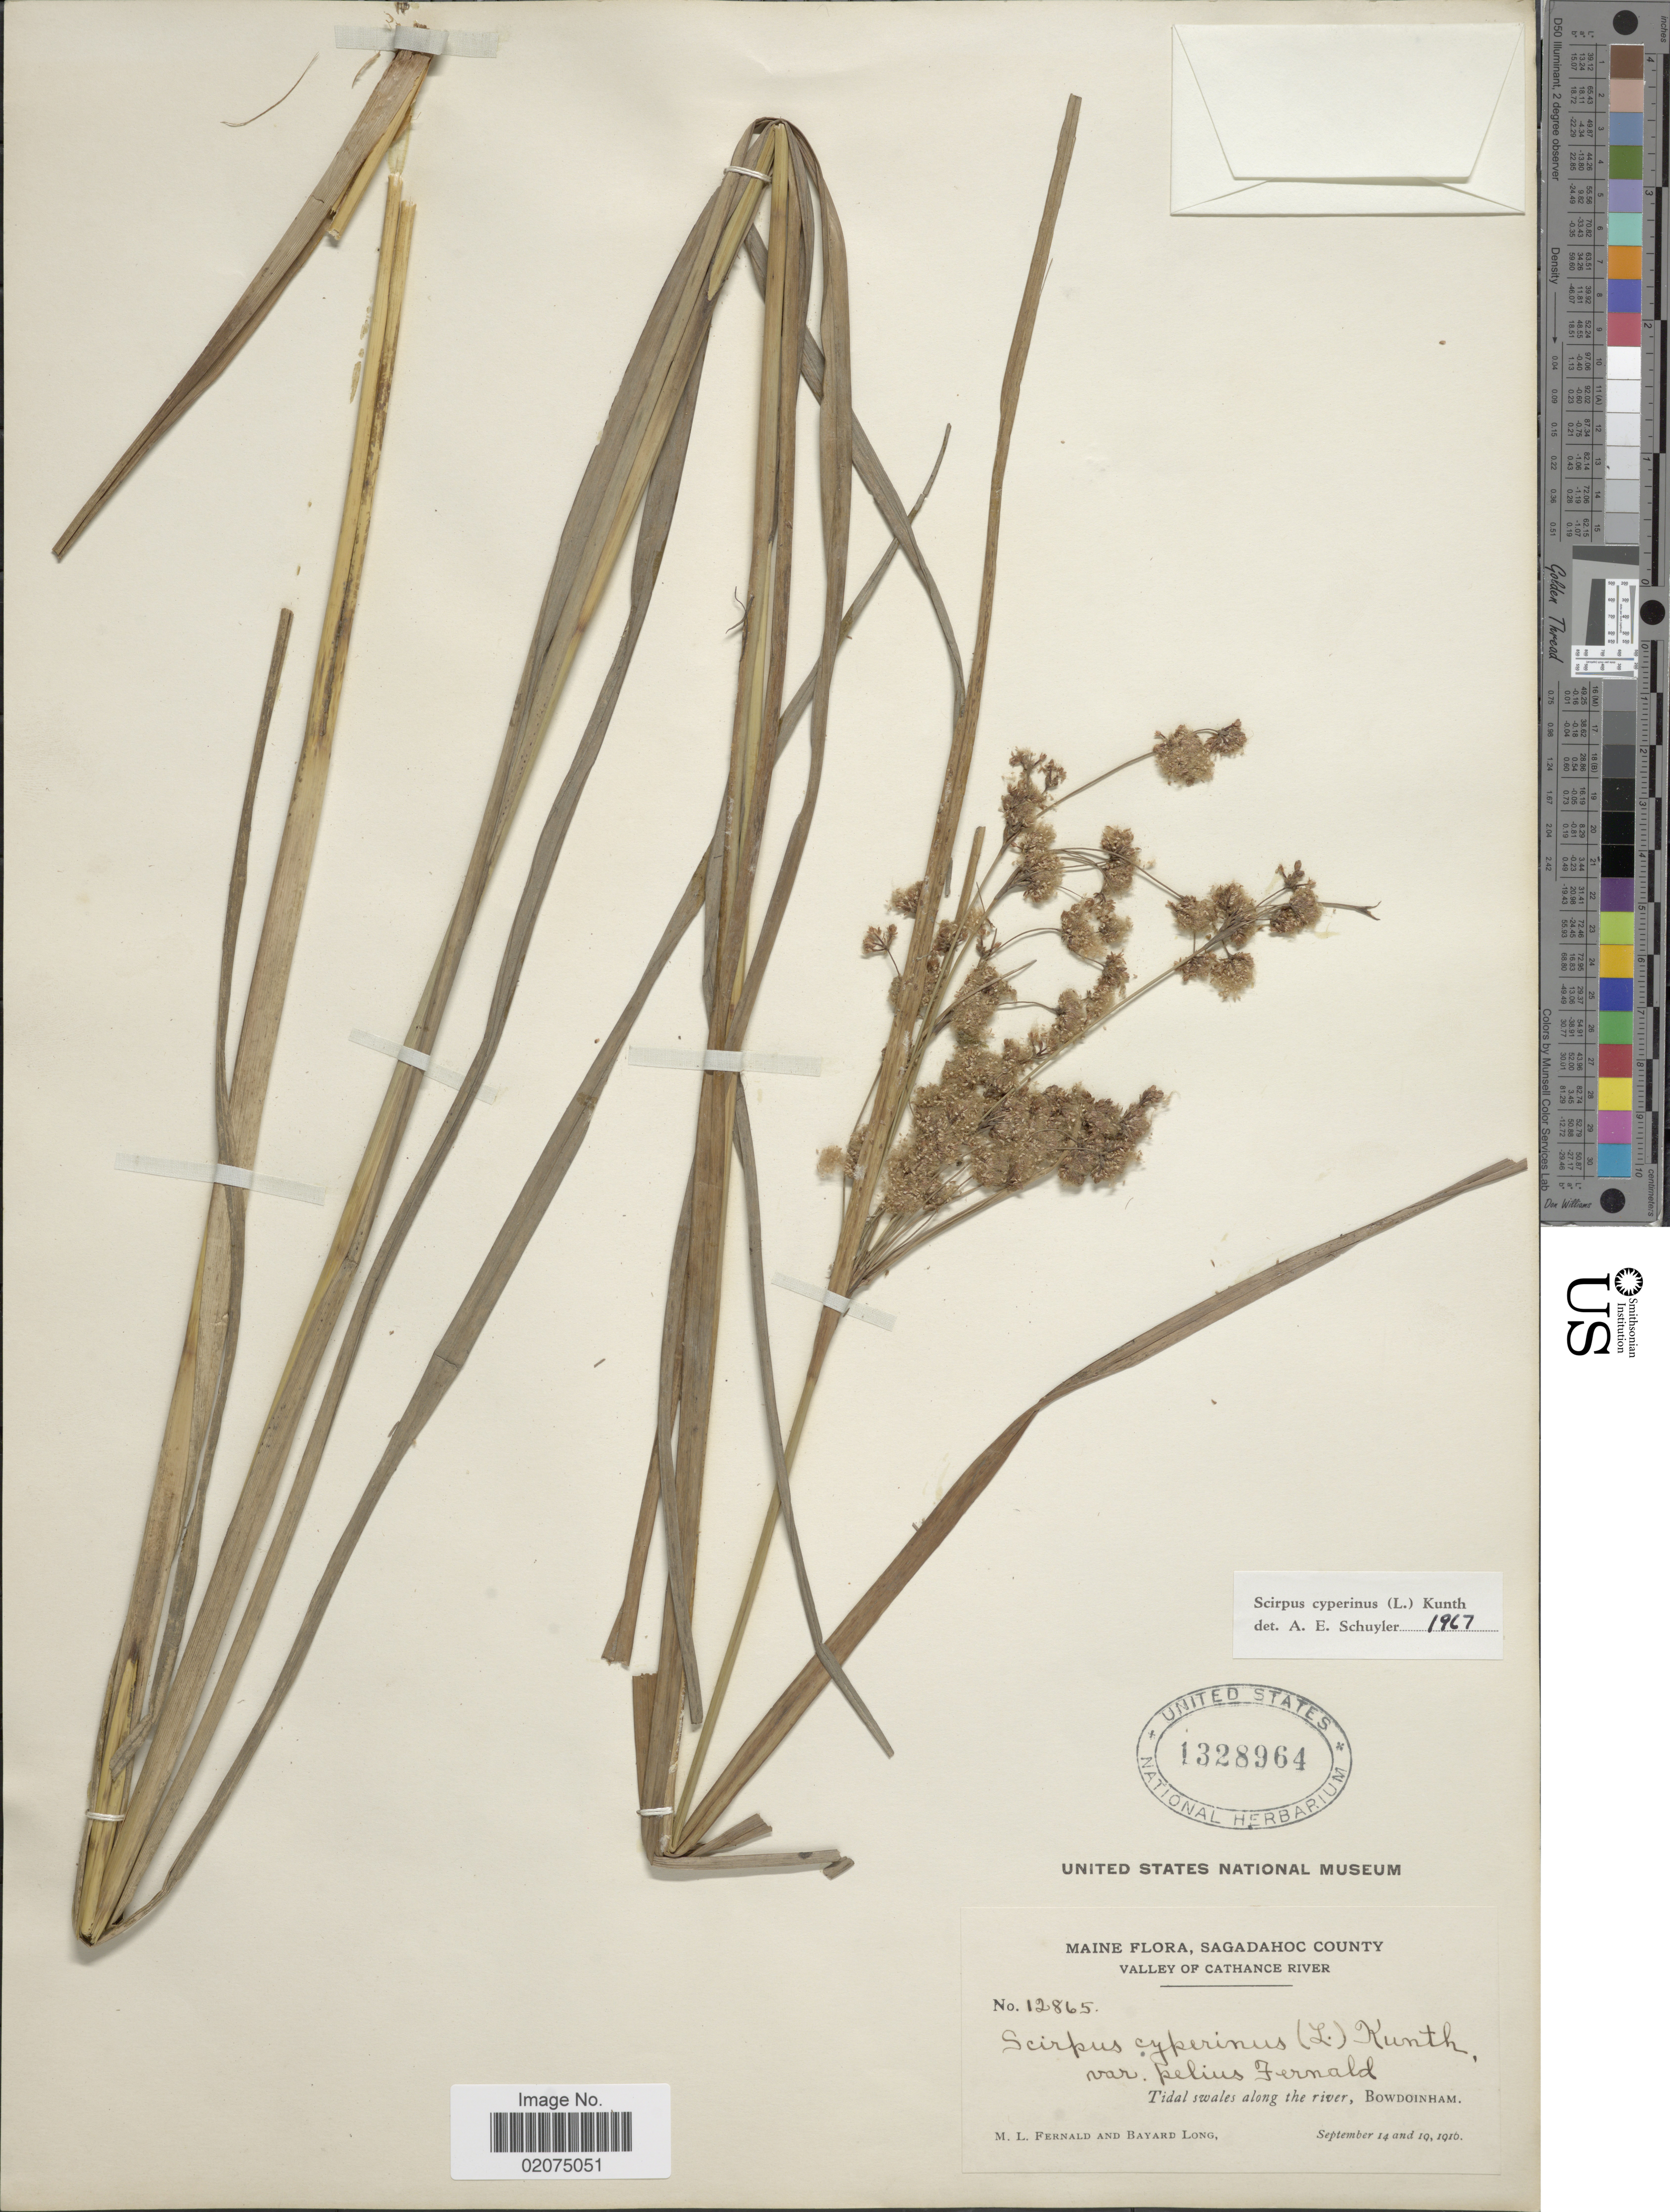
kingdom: Plantae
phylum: Tracheophyta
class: Liliopsida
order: Poales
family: Cyperaceae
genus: Scirpus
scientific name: Scirpus cyperinus (L.) Kunth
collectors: M. L. Fernald & B. Long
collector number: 12865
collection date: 1916-09-14/1916-09-19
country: United States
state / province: Maine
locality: Sagadahoc County, Valley of Cathance River, Bowdoinham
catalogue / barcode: US 1328964